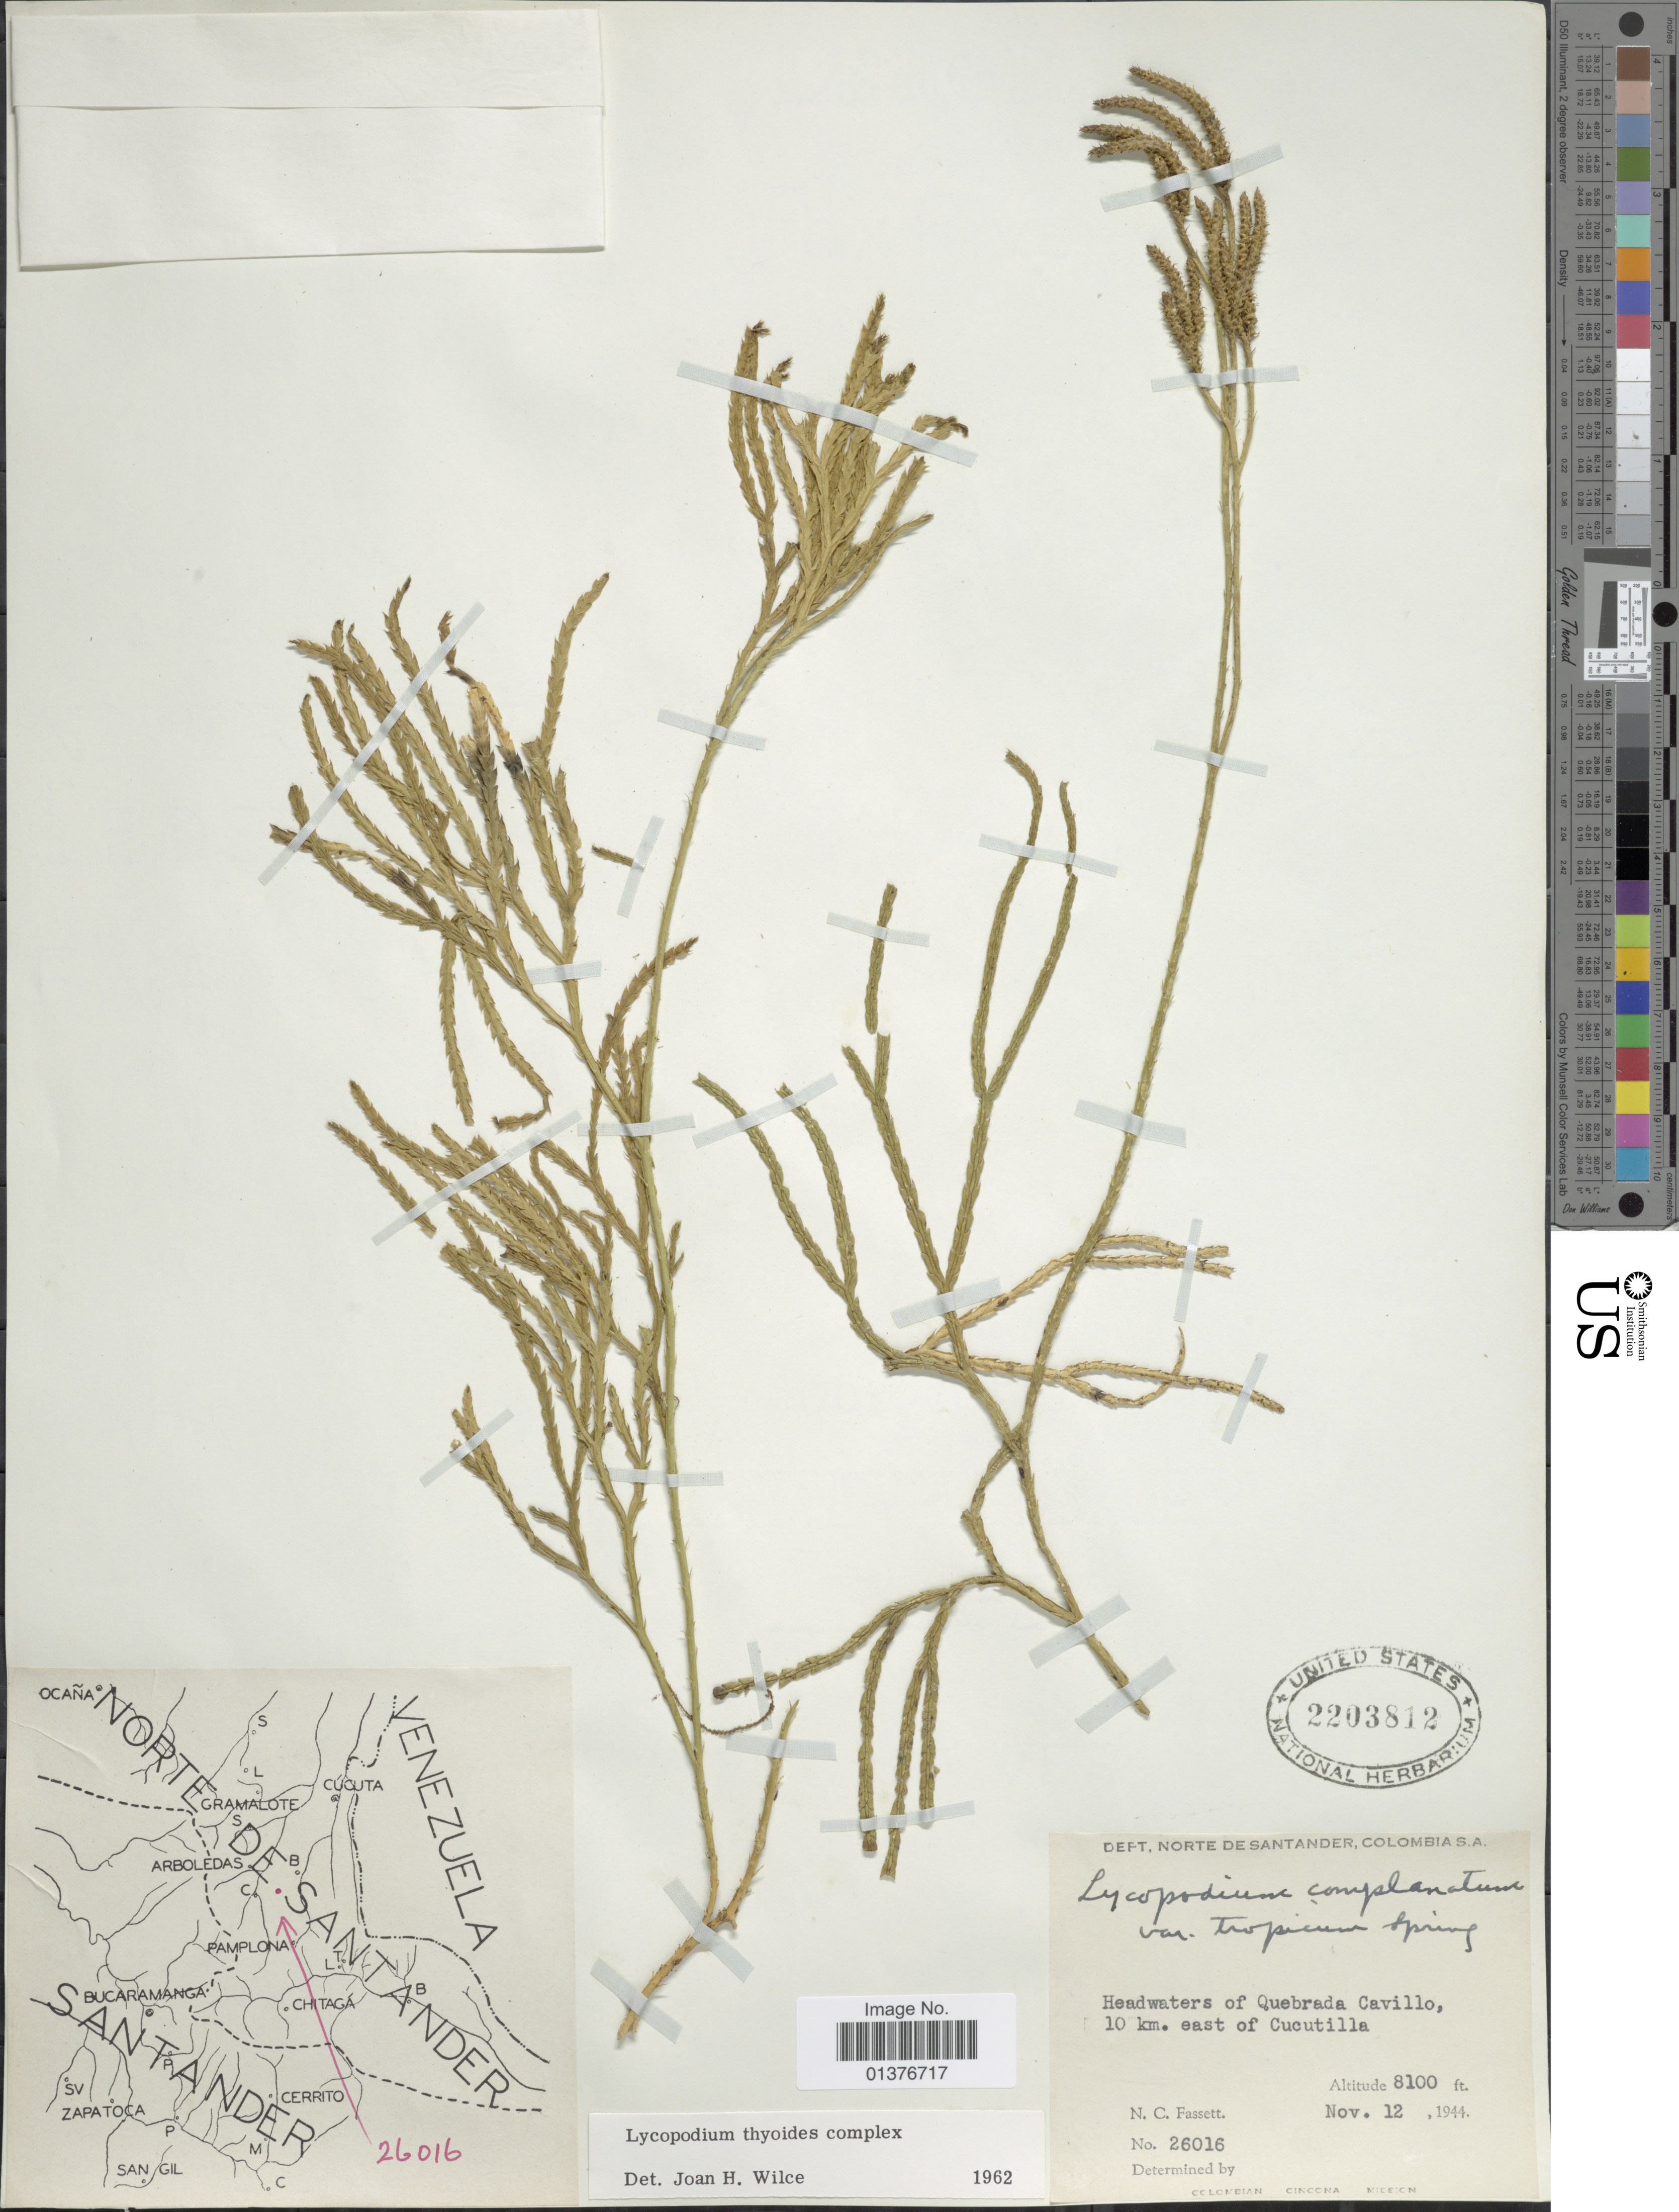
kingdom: Plantae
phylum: Tracheophyta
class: Lycopodiopsida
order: Lycopodiales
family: Lycopodiaceae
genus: Diphasiastrum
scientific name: Diphasiastrum thyoides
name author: (Humb. & Bonpl. ex Willd.) Holub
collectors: N. C. Fassett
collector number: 26016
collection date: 1944-11-12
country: Colombia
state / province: Norte de Santander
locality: Headwaters of Quebrada Cavillo, 10km east of Cucutilla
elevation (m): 2469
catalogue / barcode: US 2203812